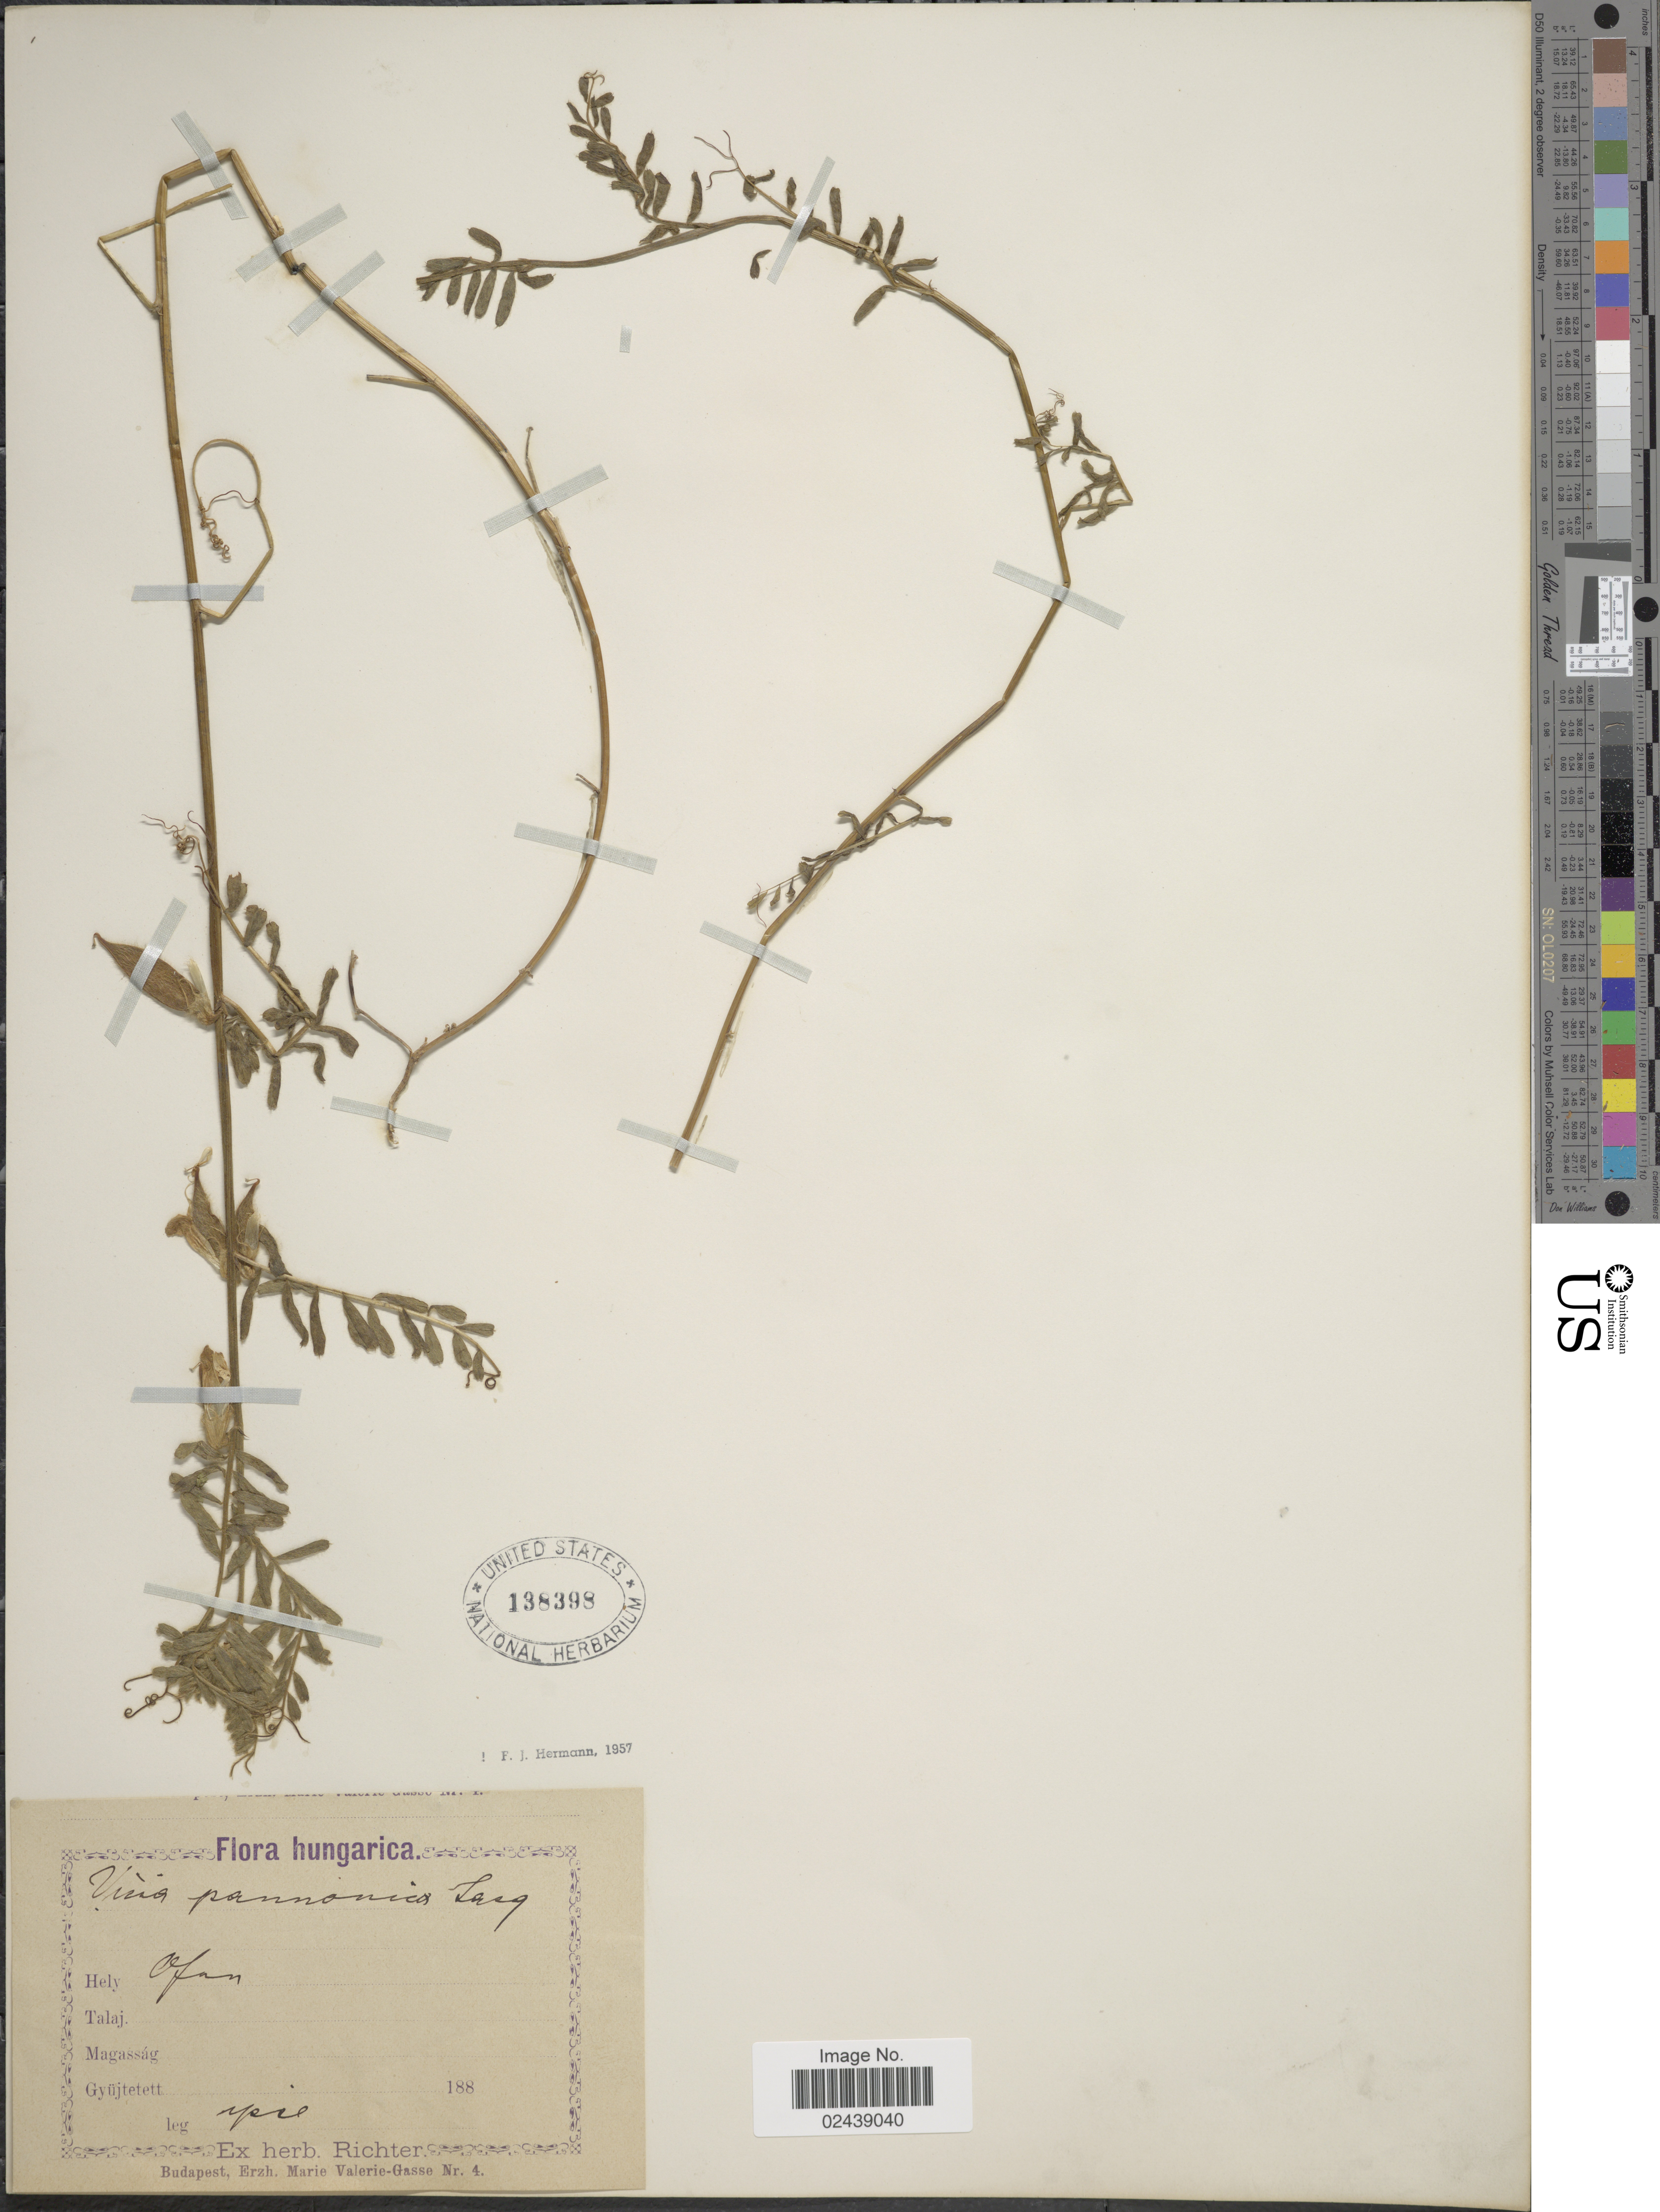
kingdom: Plantae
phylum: Tracheophyta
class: Magnoliopsida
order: Fabales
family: Fabaceae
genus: Vicia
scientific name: Vicia pannonica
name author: Crantz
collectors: -- Richter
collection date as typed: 188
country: Hungary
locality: Hungarica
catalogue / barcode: US 138398